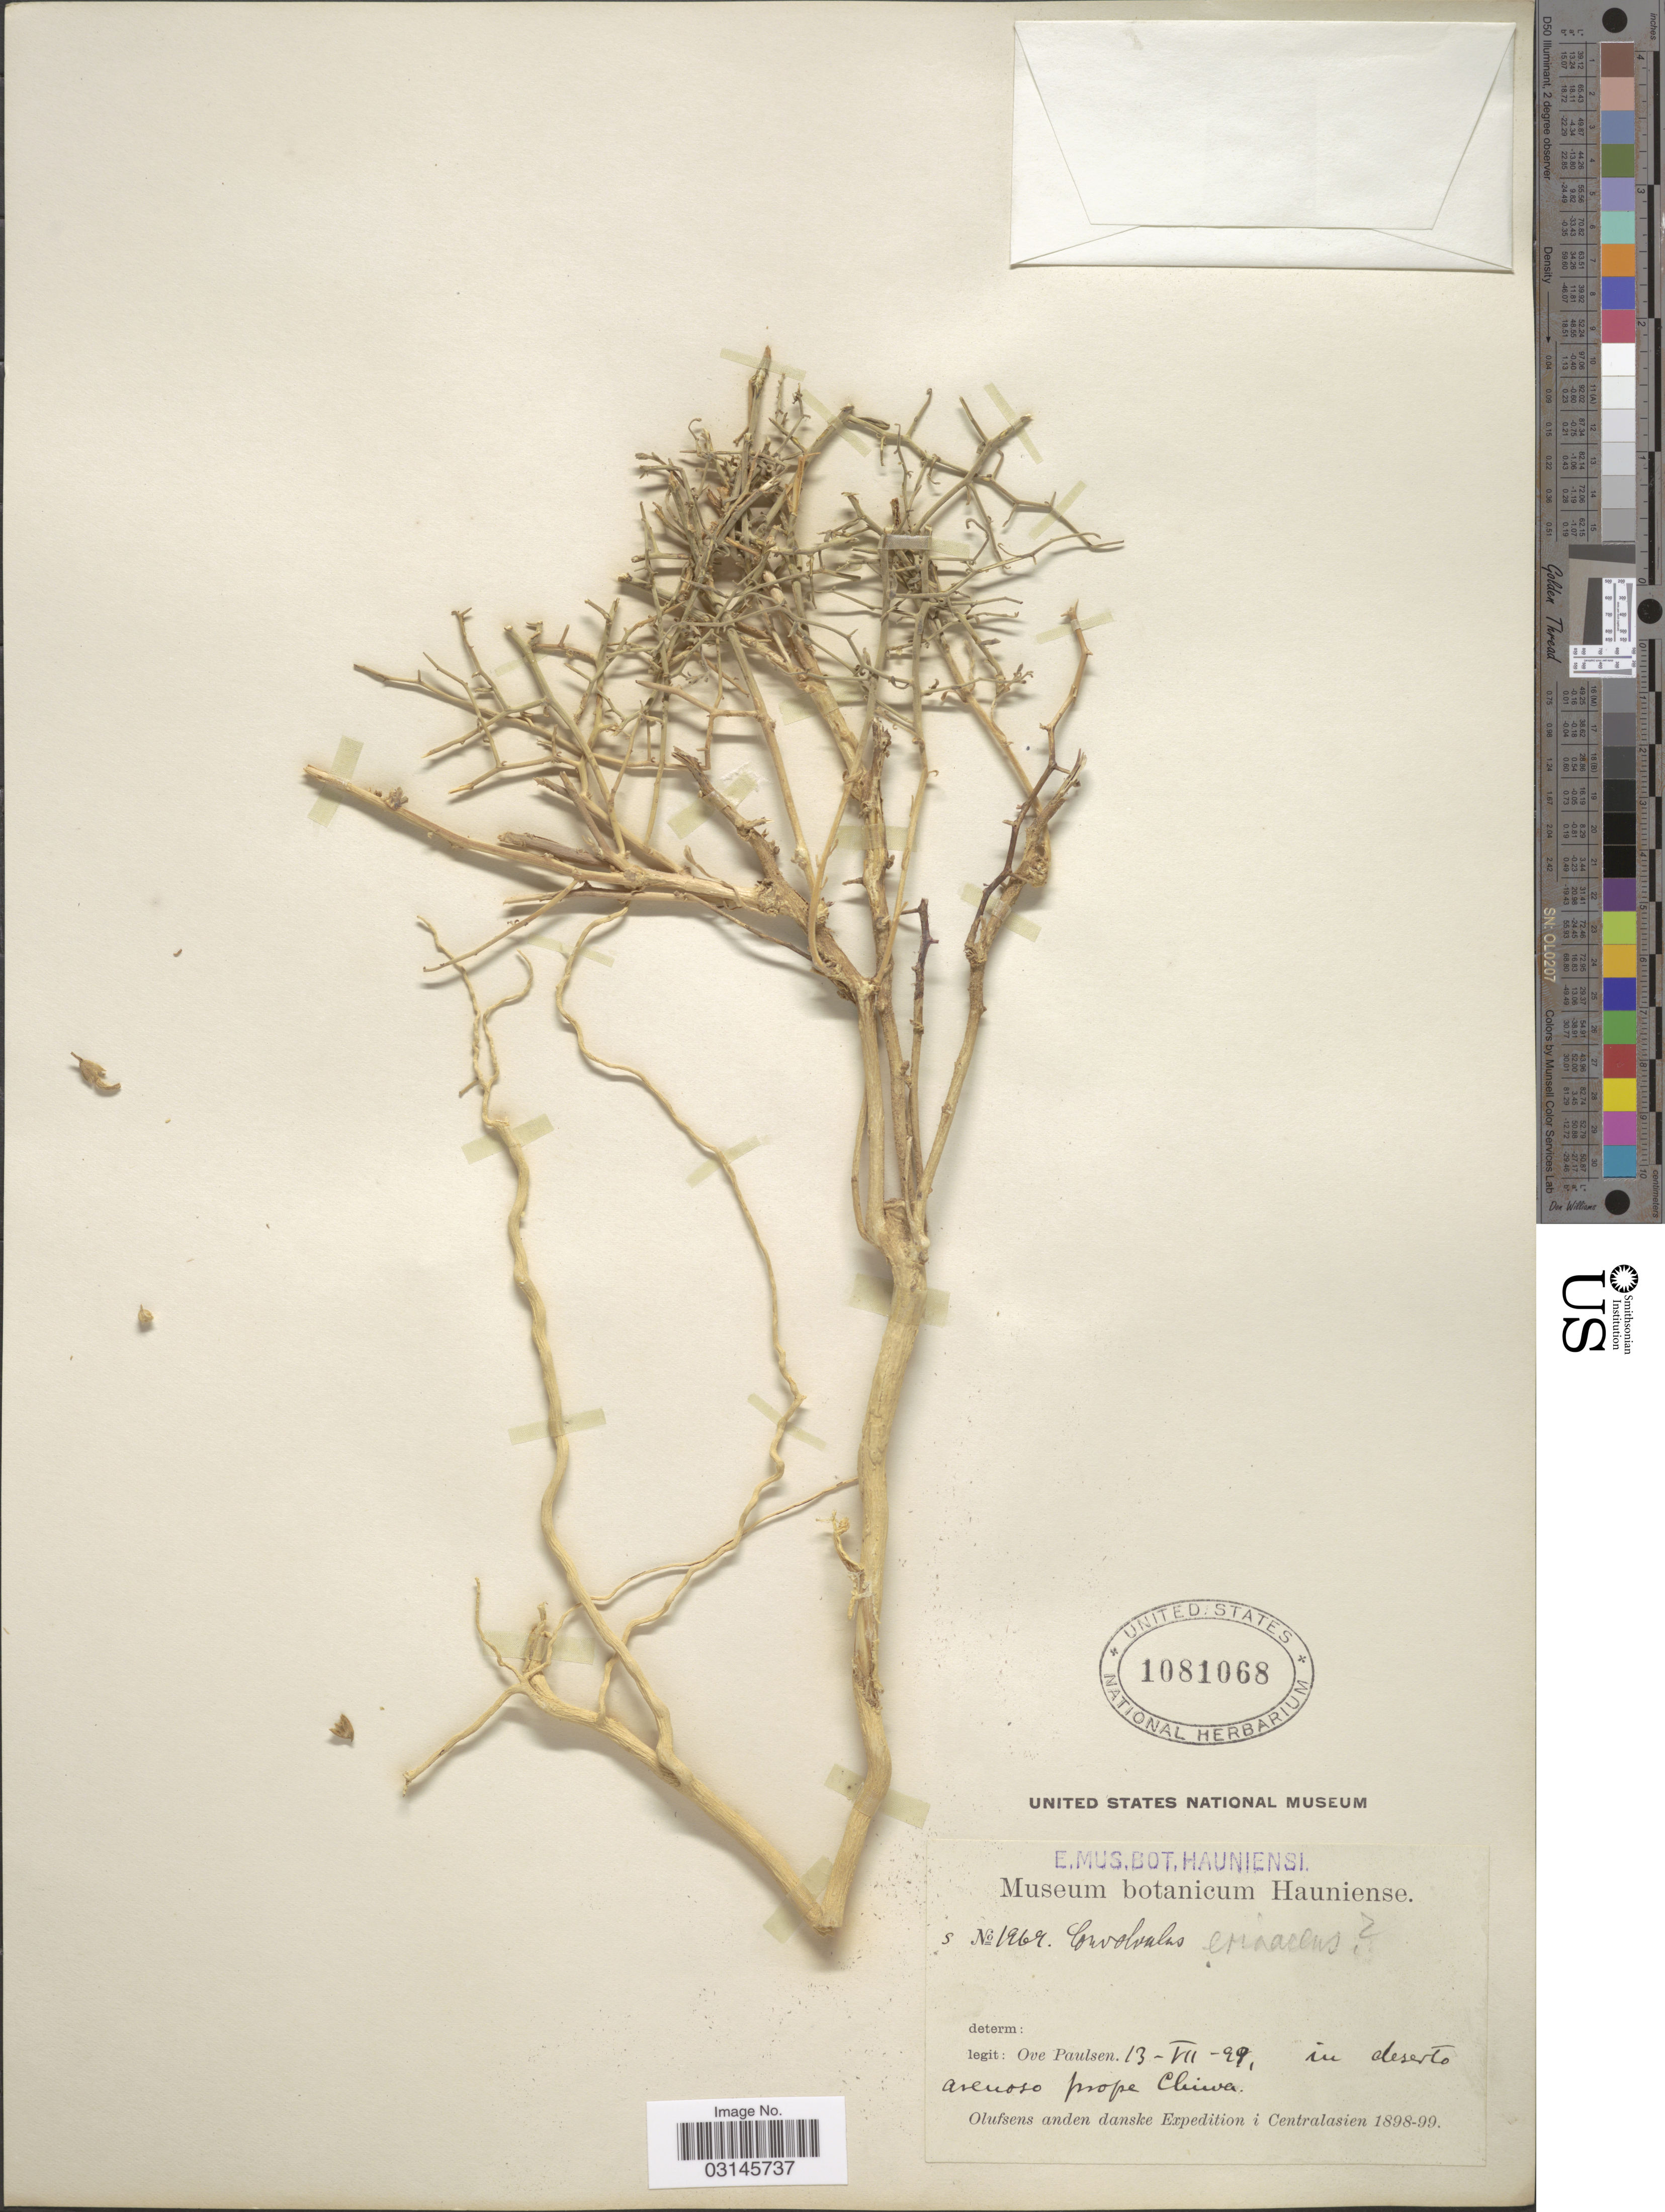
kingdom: Plantae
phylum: Tracheophyta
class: Magnoliopsida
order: Solanales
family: Convolvulaceae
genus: Convolvulus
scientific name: Convolvulus erinaceus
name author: Ledeb.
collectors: O. Paulsen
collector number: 1969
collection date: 1899-07-13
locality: In deserto arenoso prope Chiwa [interpreted]. Centralasien.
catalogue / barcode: US 1081068